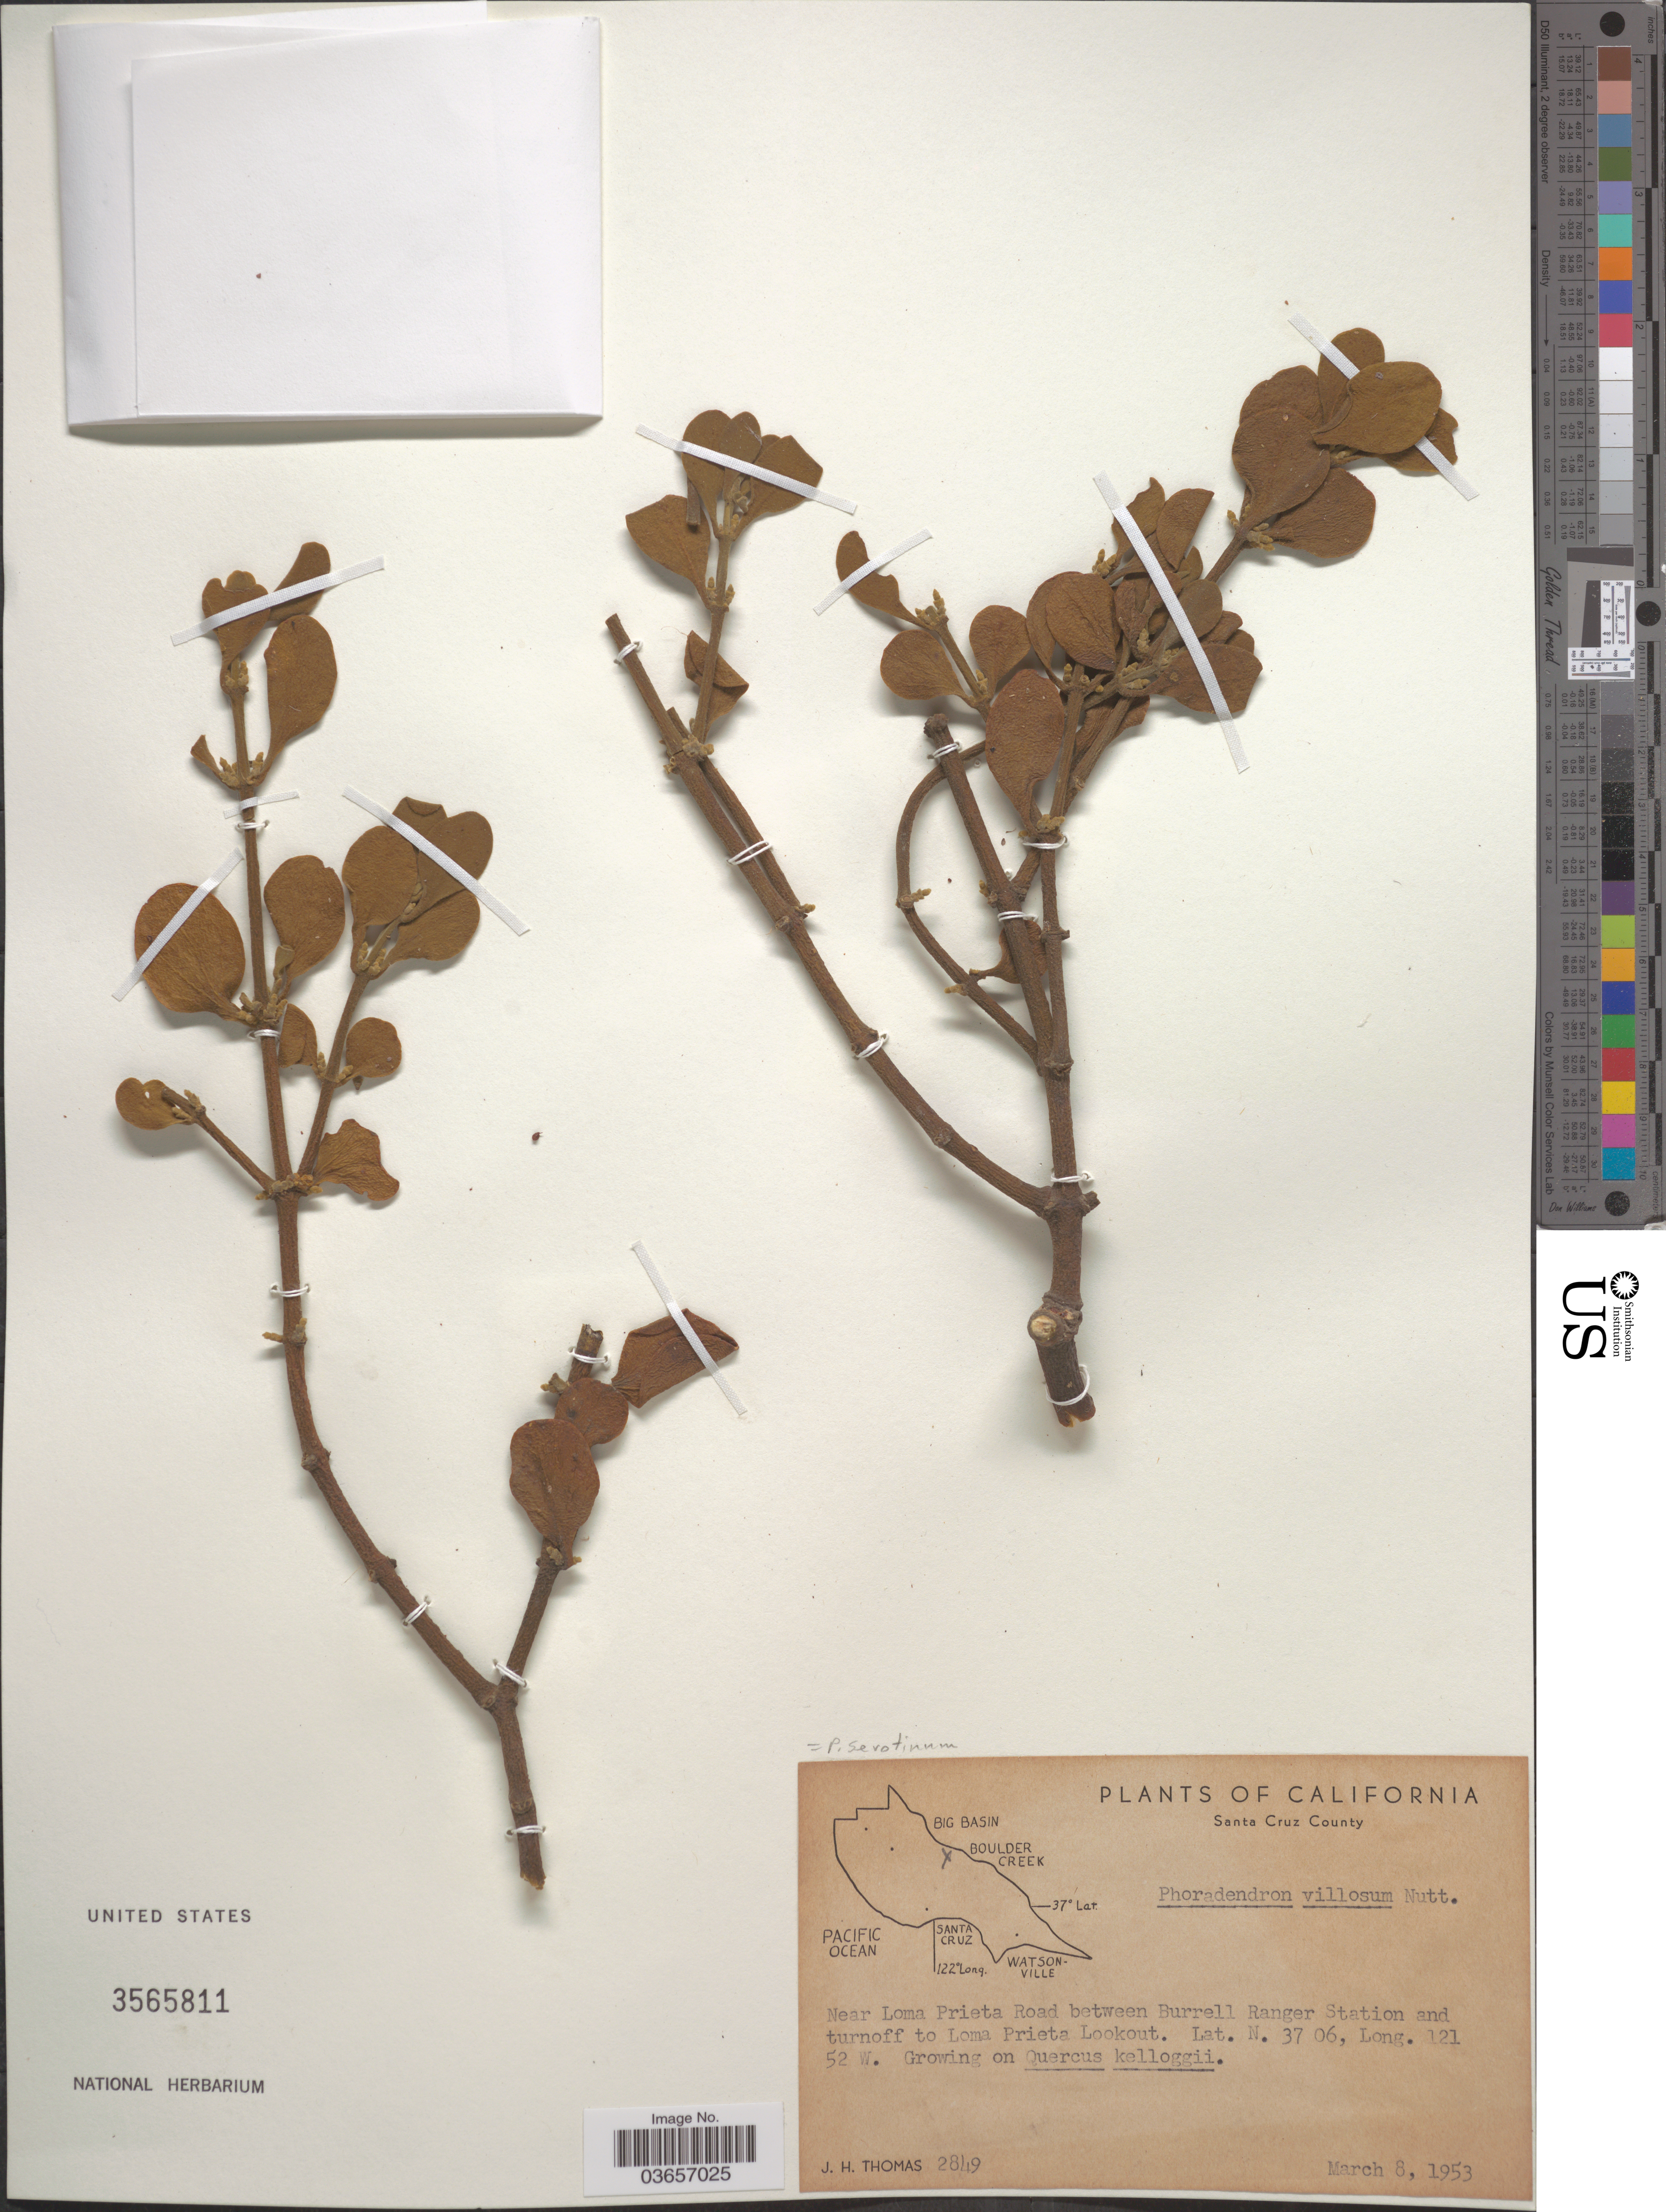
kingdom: Plantae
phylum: Tracheophyta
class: Magnoliopsida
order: Santalales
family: Viscaceae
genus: Phoradendron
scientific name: Phoradendron tomentosum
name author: DC.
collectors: J. H. Thomas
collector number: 2849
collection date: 1953-03-08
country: United States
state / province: California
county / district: Santa Cruz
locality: Santa Cruz County. Near Loma Prieta Road between Burrell Ranger Station and turnoff to Loma Prieta Lookout.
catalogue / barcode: US 3665811